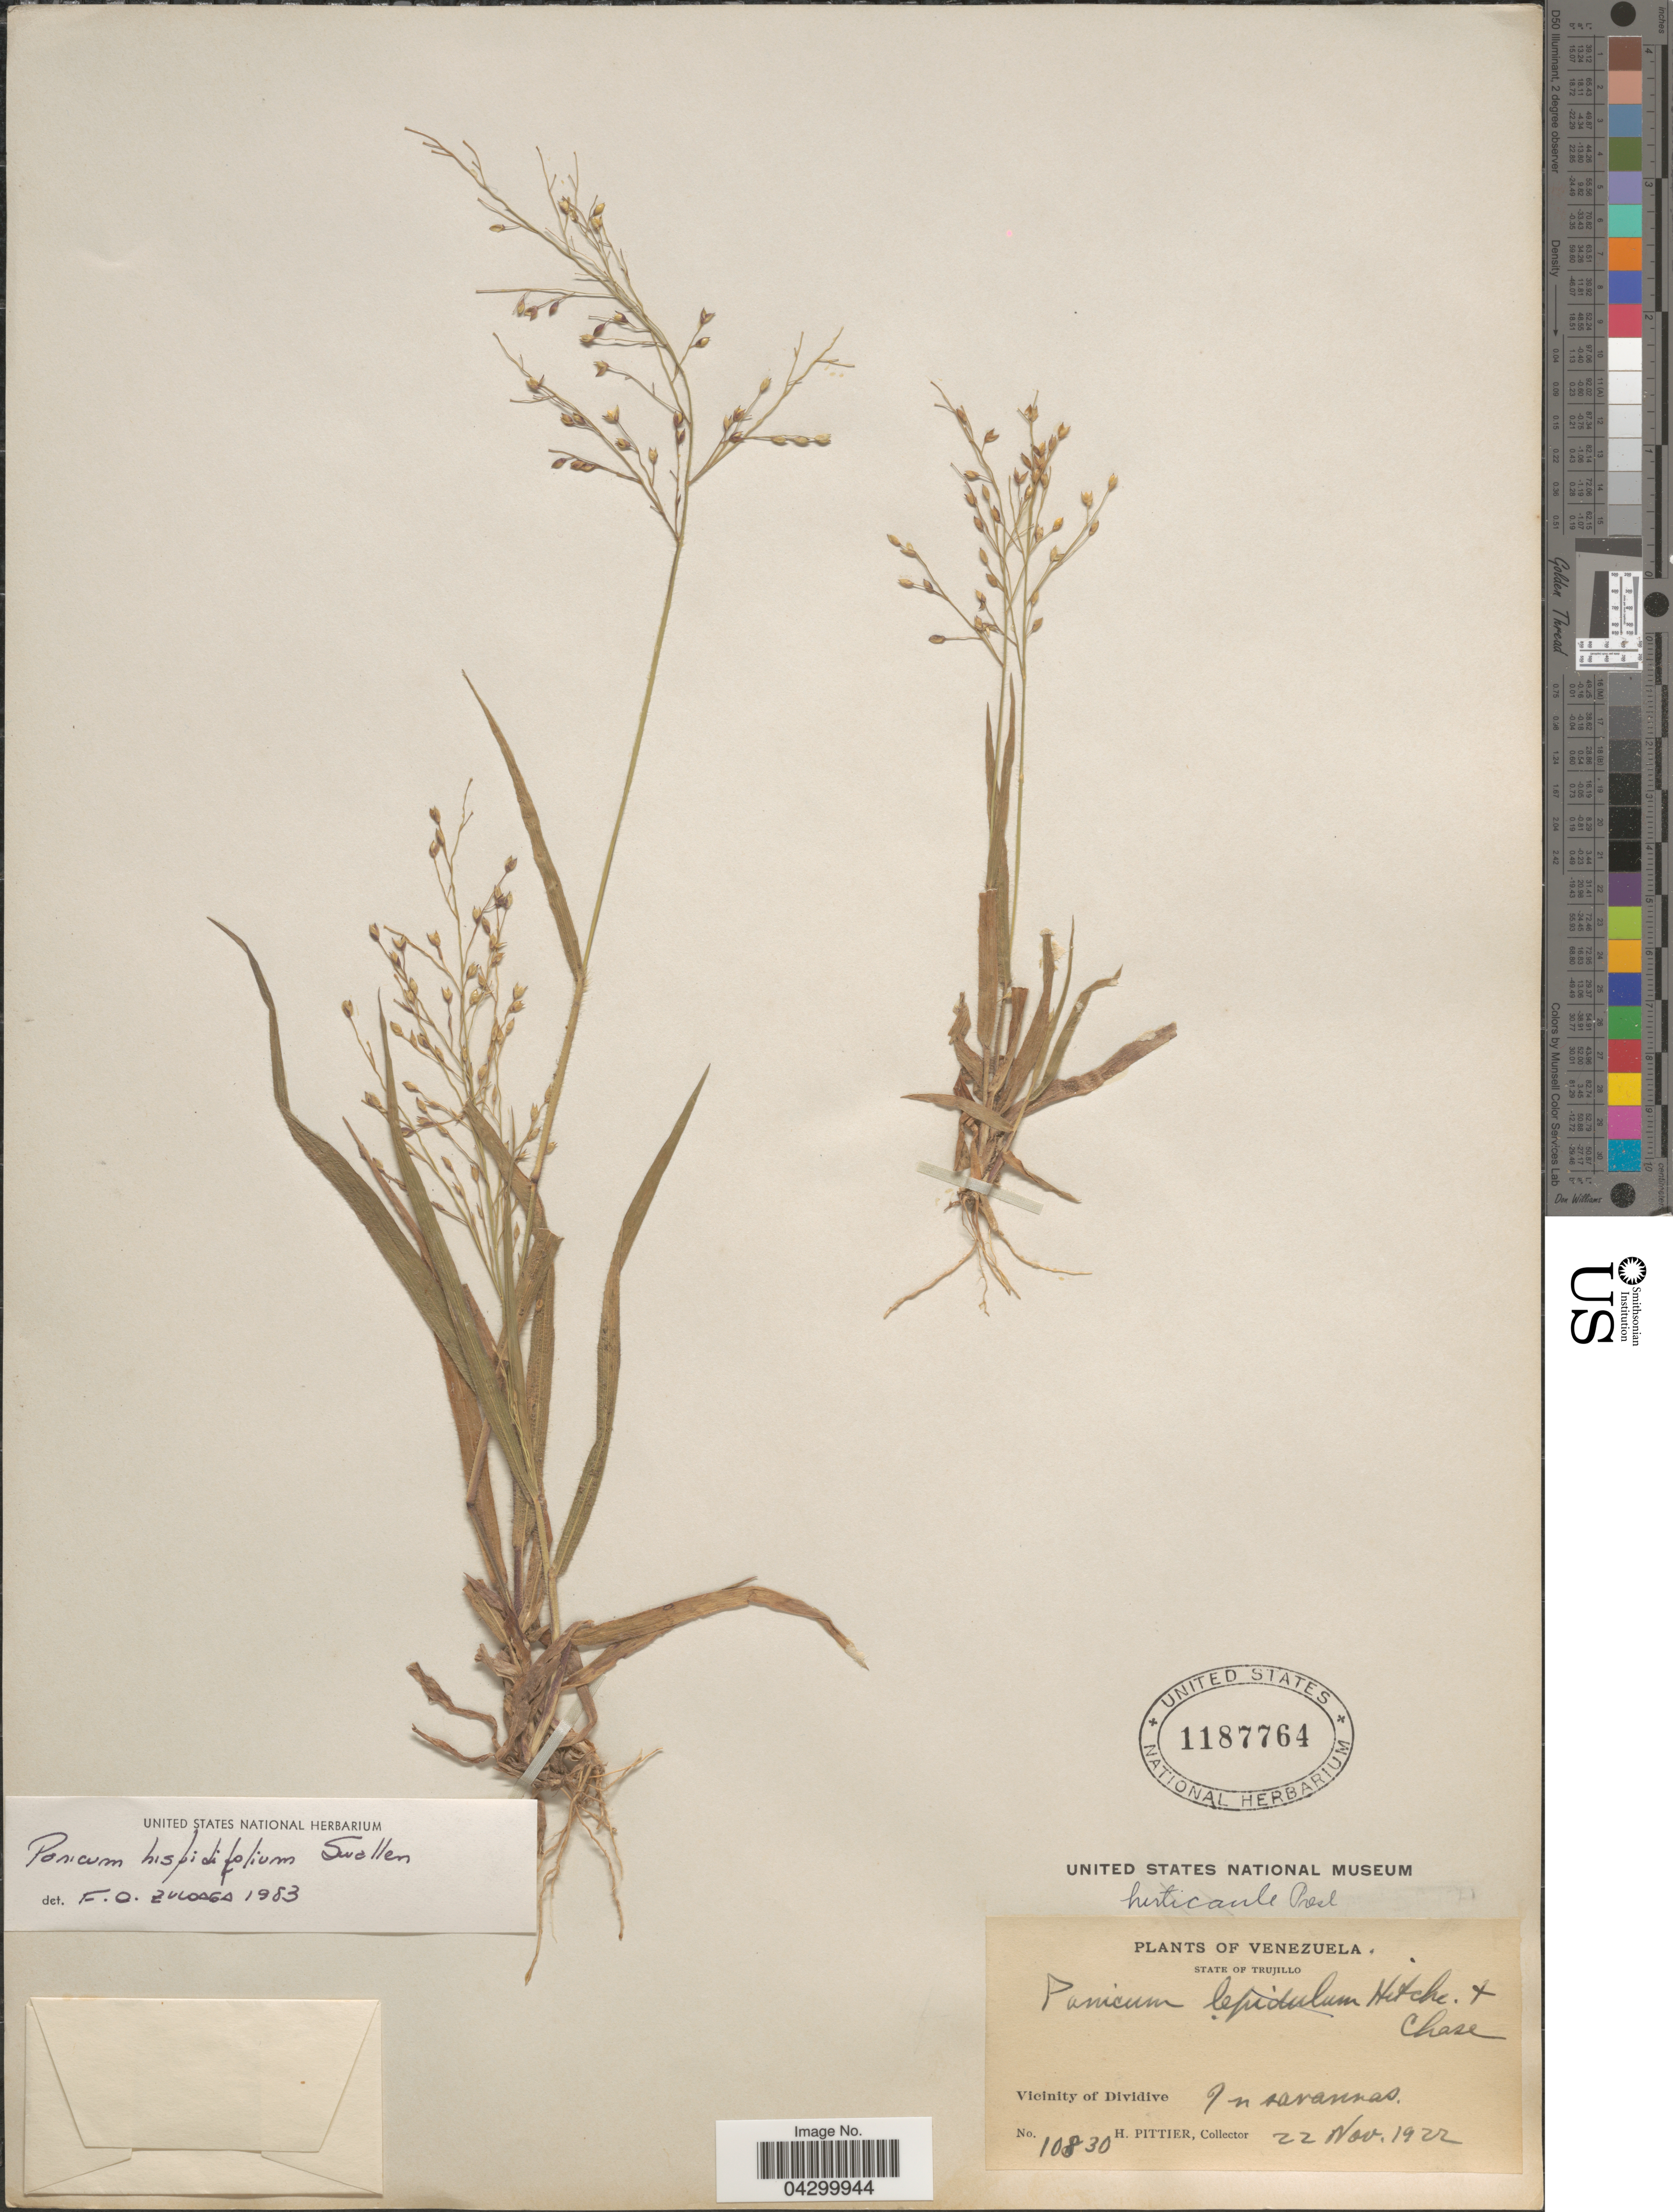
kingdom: Plantae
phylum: Tracheophyta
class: Liliopsida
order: Poales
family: Poaceae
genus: Panicum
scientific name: Panicum hispidifolium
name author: Swallen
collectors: H. F. Pittier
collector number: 10830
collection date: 1922-11-22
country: Venezuela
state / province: Trujillo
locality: State of Trujillo. Vicinity of Dividive. In savannas.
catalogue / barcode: US 1187764